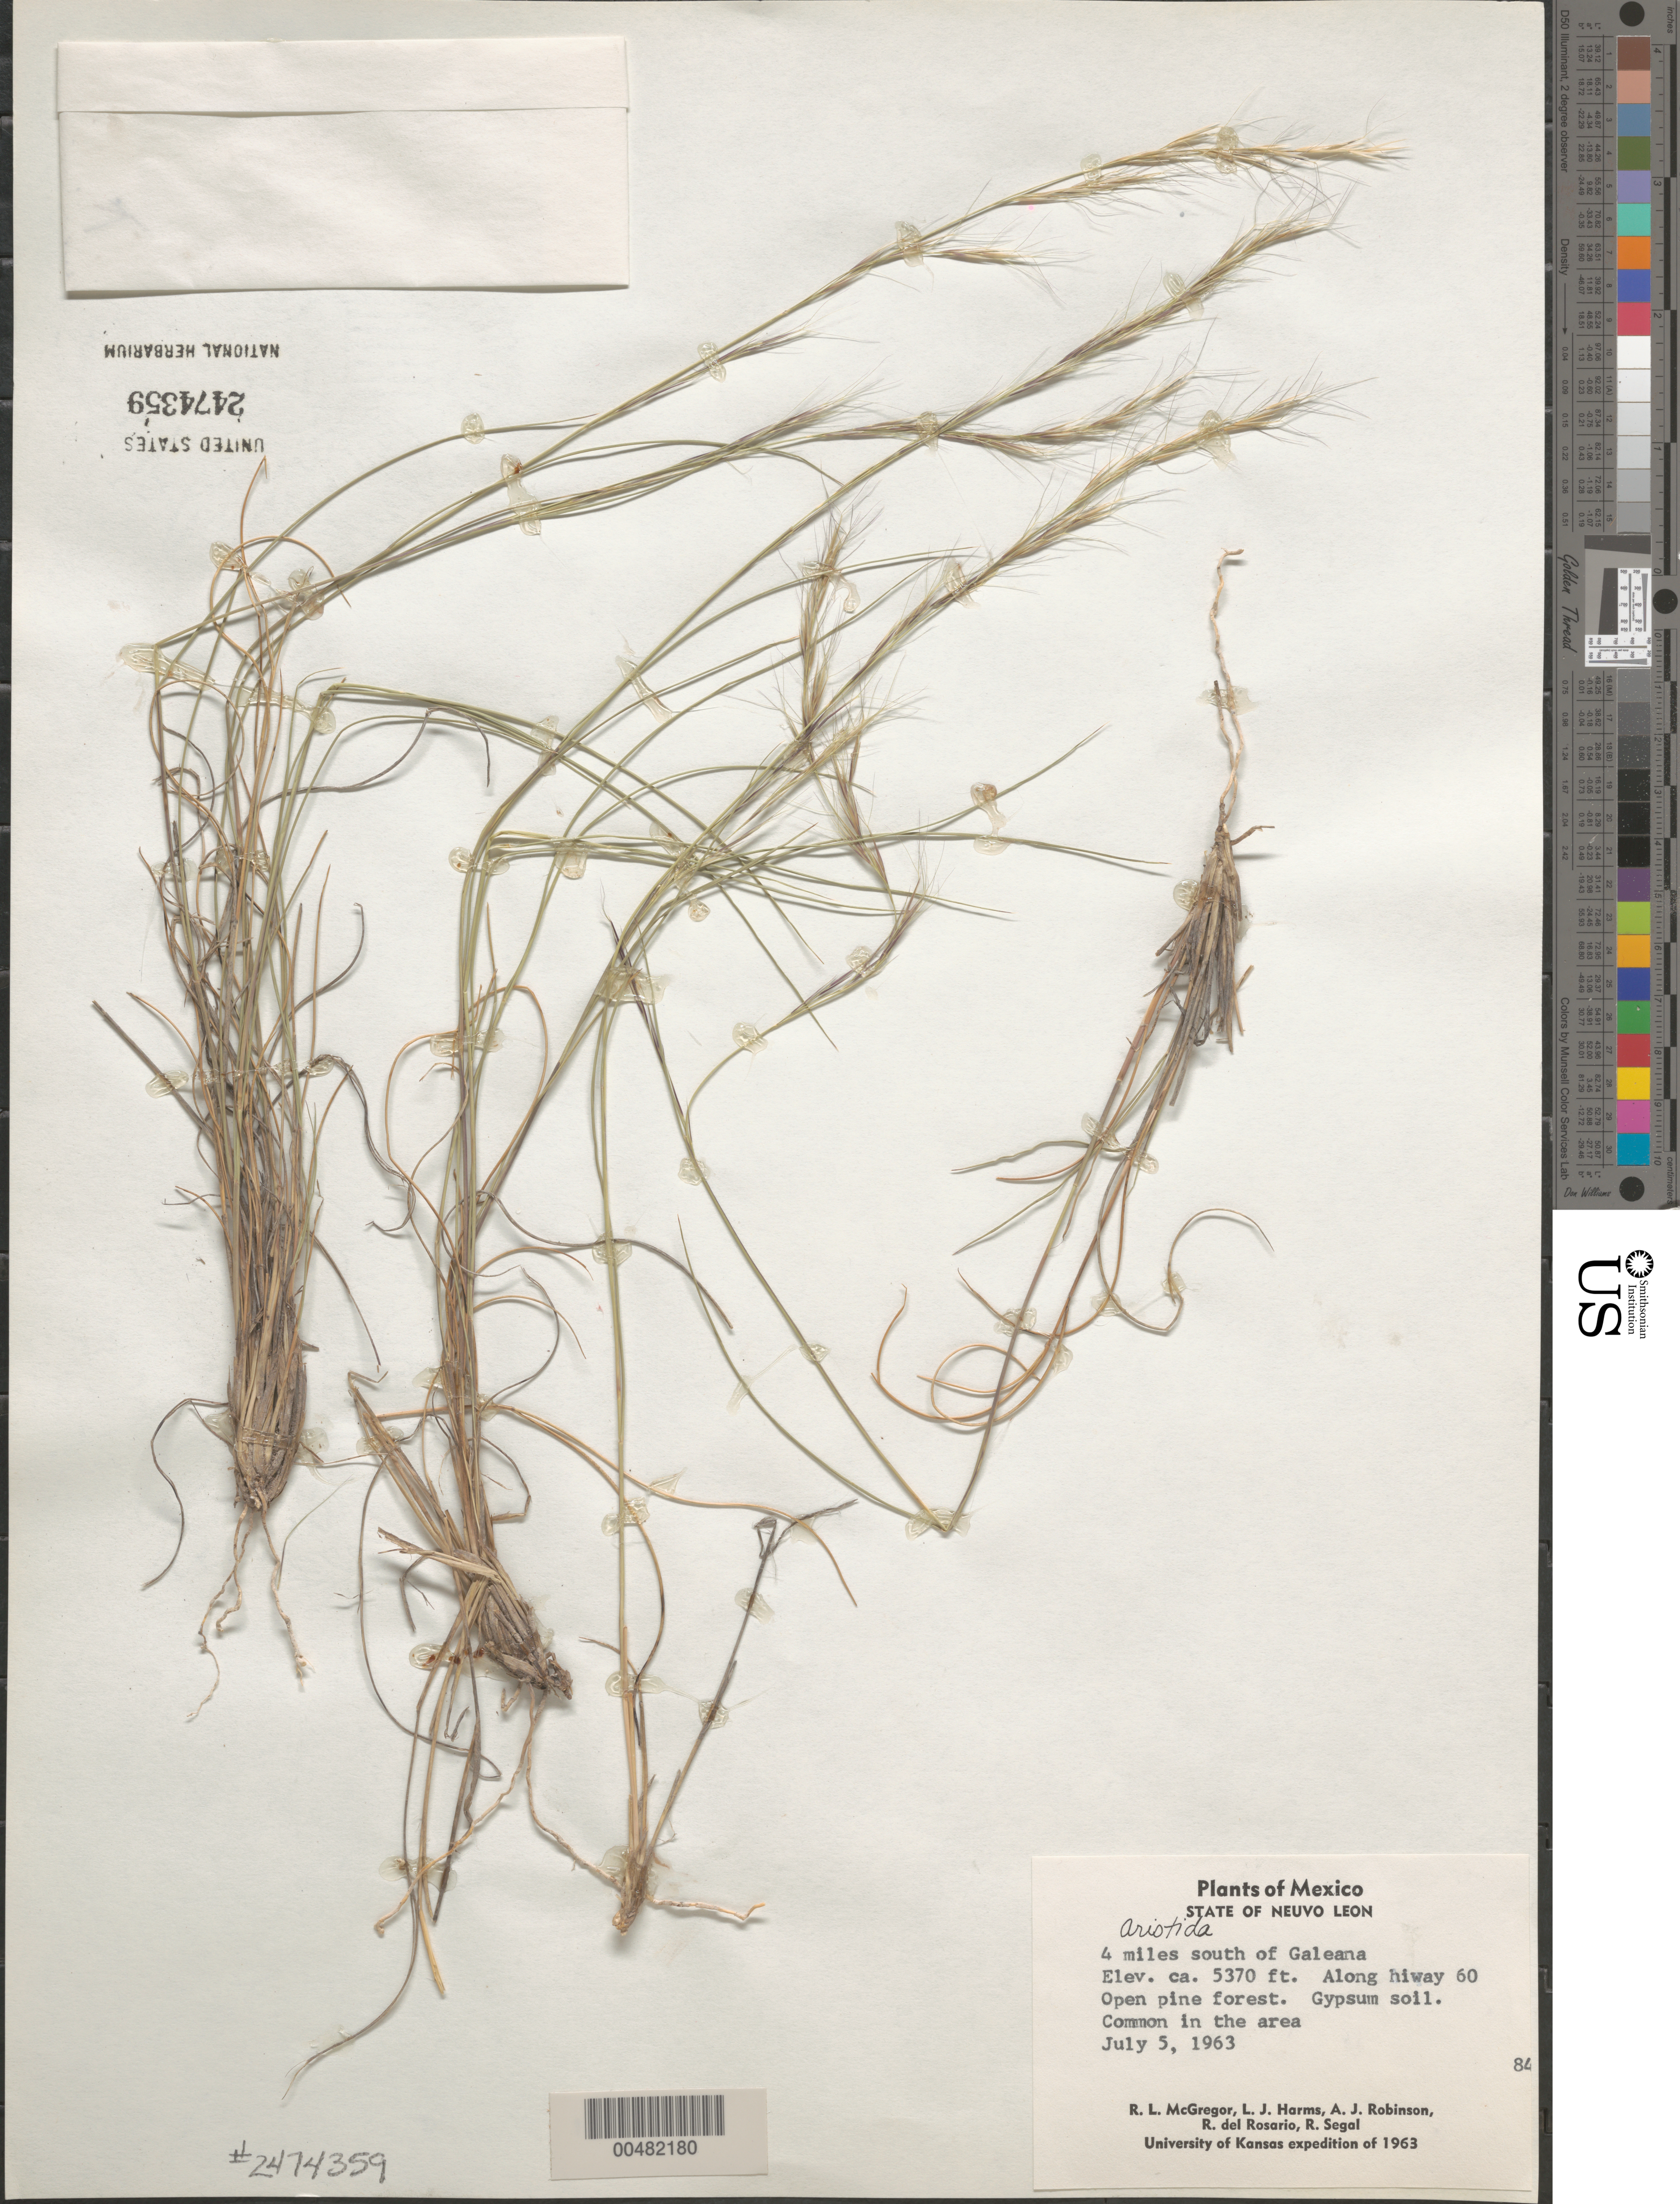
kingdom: Plantae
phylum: Tracheophyta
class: Liliopsida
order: Poales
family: Poaceae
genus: Aristida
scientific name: Aristida sp.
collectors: R. McGregor, L. Harms & A. J. Robinson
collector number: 84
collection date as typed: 5 Jul 1963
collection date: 1963-07-05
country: Mexico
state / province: Nuevo León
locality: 4 mi S of Galeana, along highway 60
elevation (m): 1637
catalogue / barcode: US 2474359